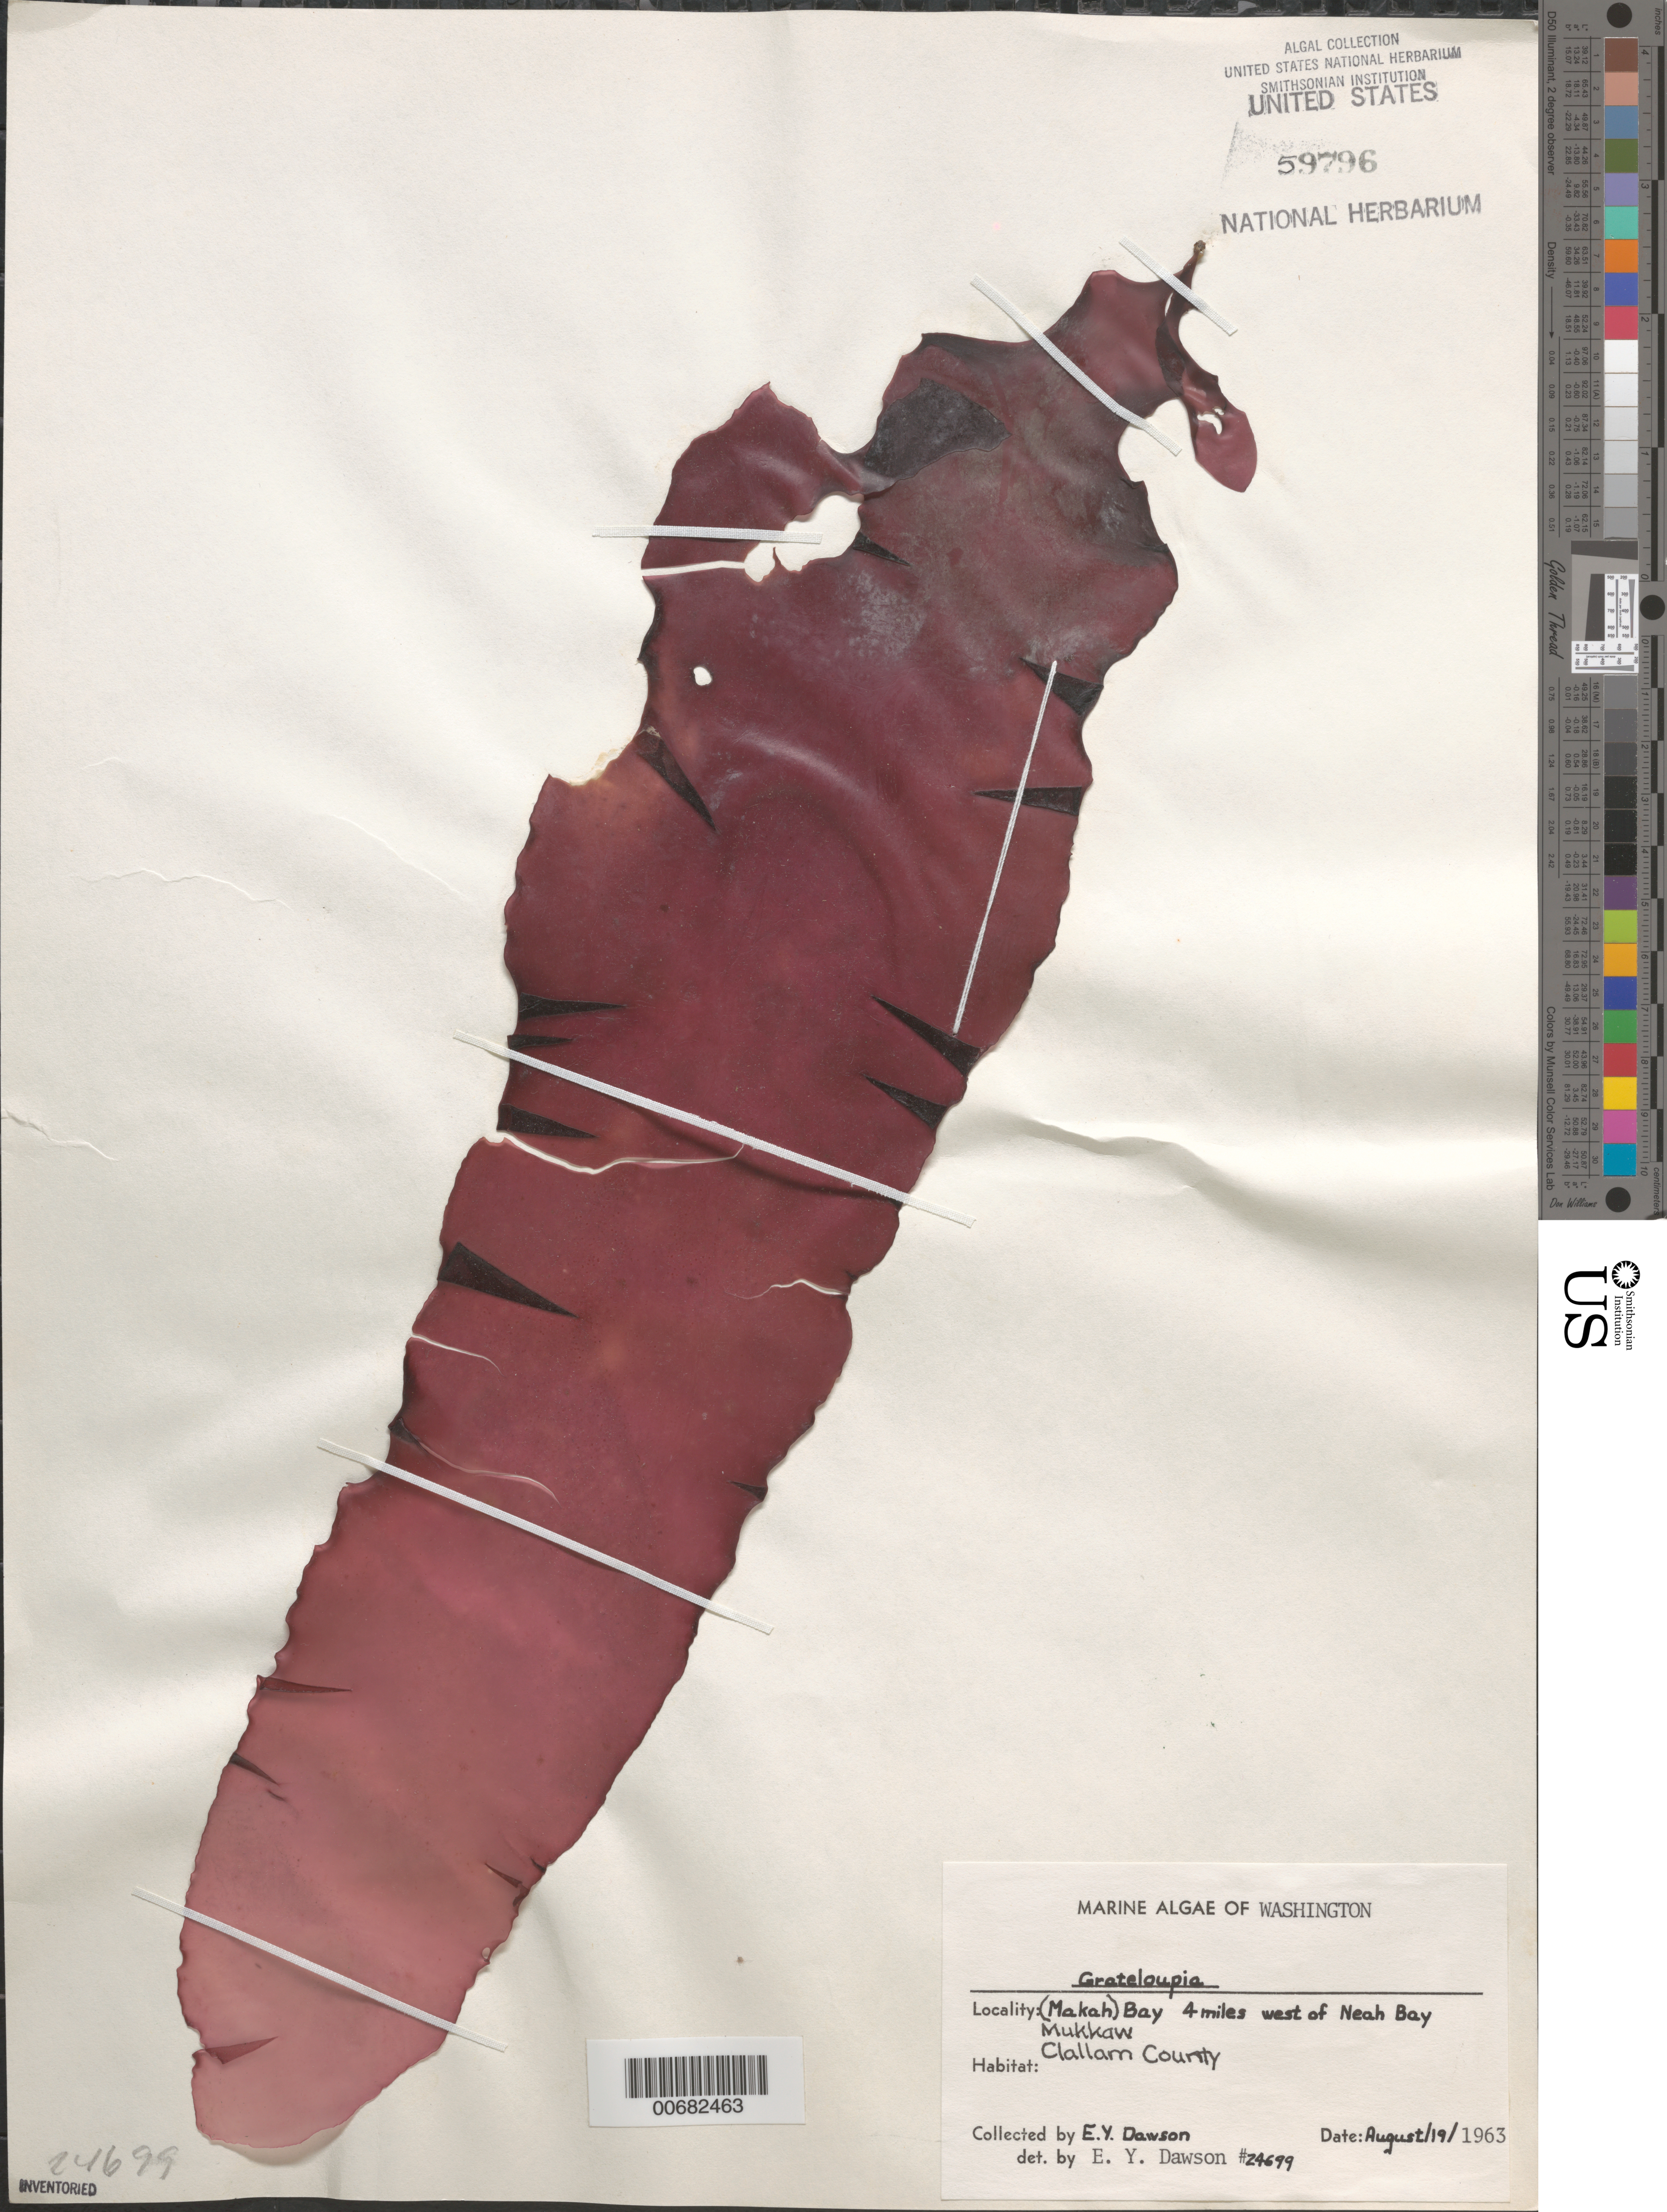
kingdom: Plantae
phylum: Rhodophyta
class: Florideophyceae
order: Halymeniales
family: Halymeniaceae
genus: Grateloupia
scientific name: Grateloupia sp.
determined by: Dawson, E. Y.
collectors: E. Y. Dawson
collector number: EYD 24699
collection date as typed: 19 Aug 1963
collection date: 1963-08-19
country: United States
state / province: Washington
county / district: Clallam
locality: Mukkaw Bay (Makah Bay), 4 miles west of Neah Bay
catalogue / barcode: US 59796